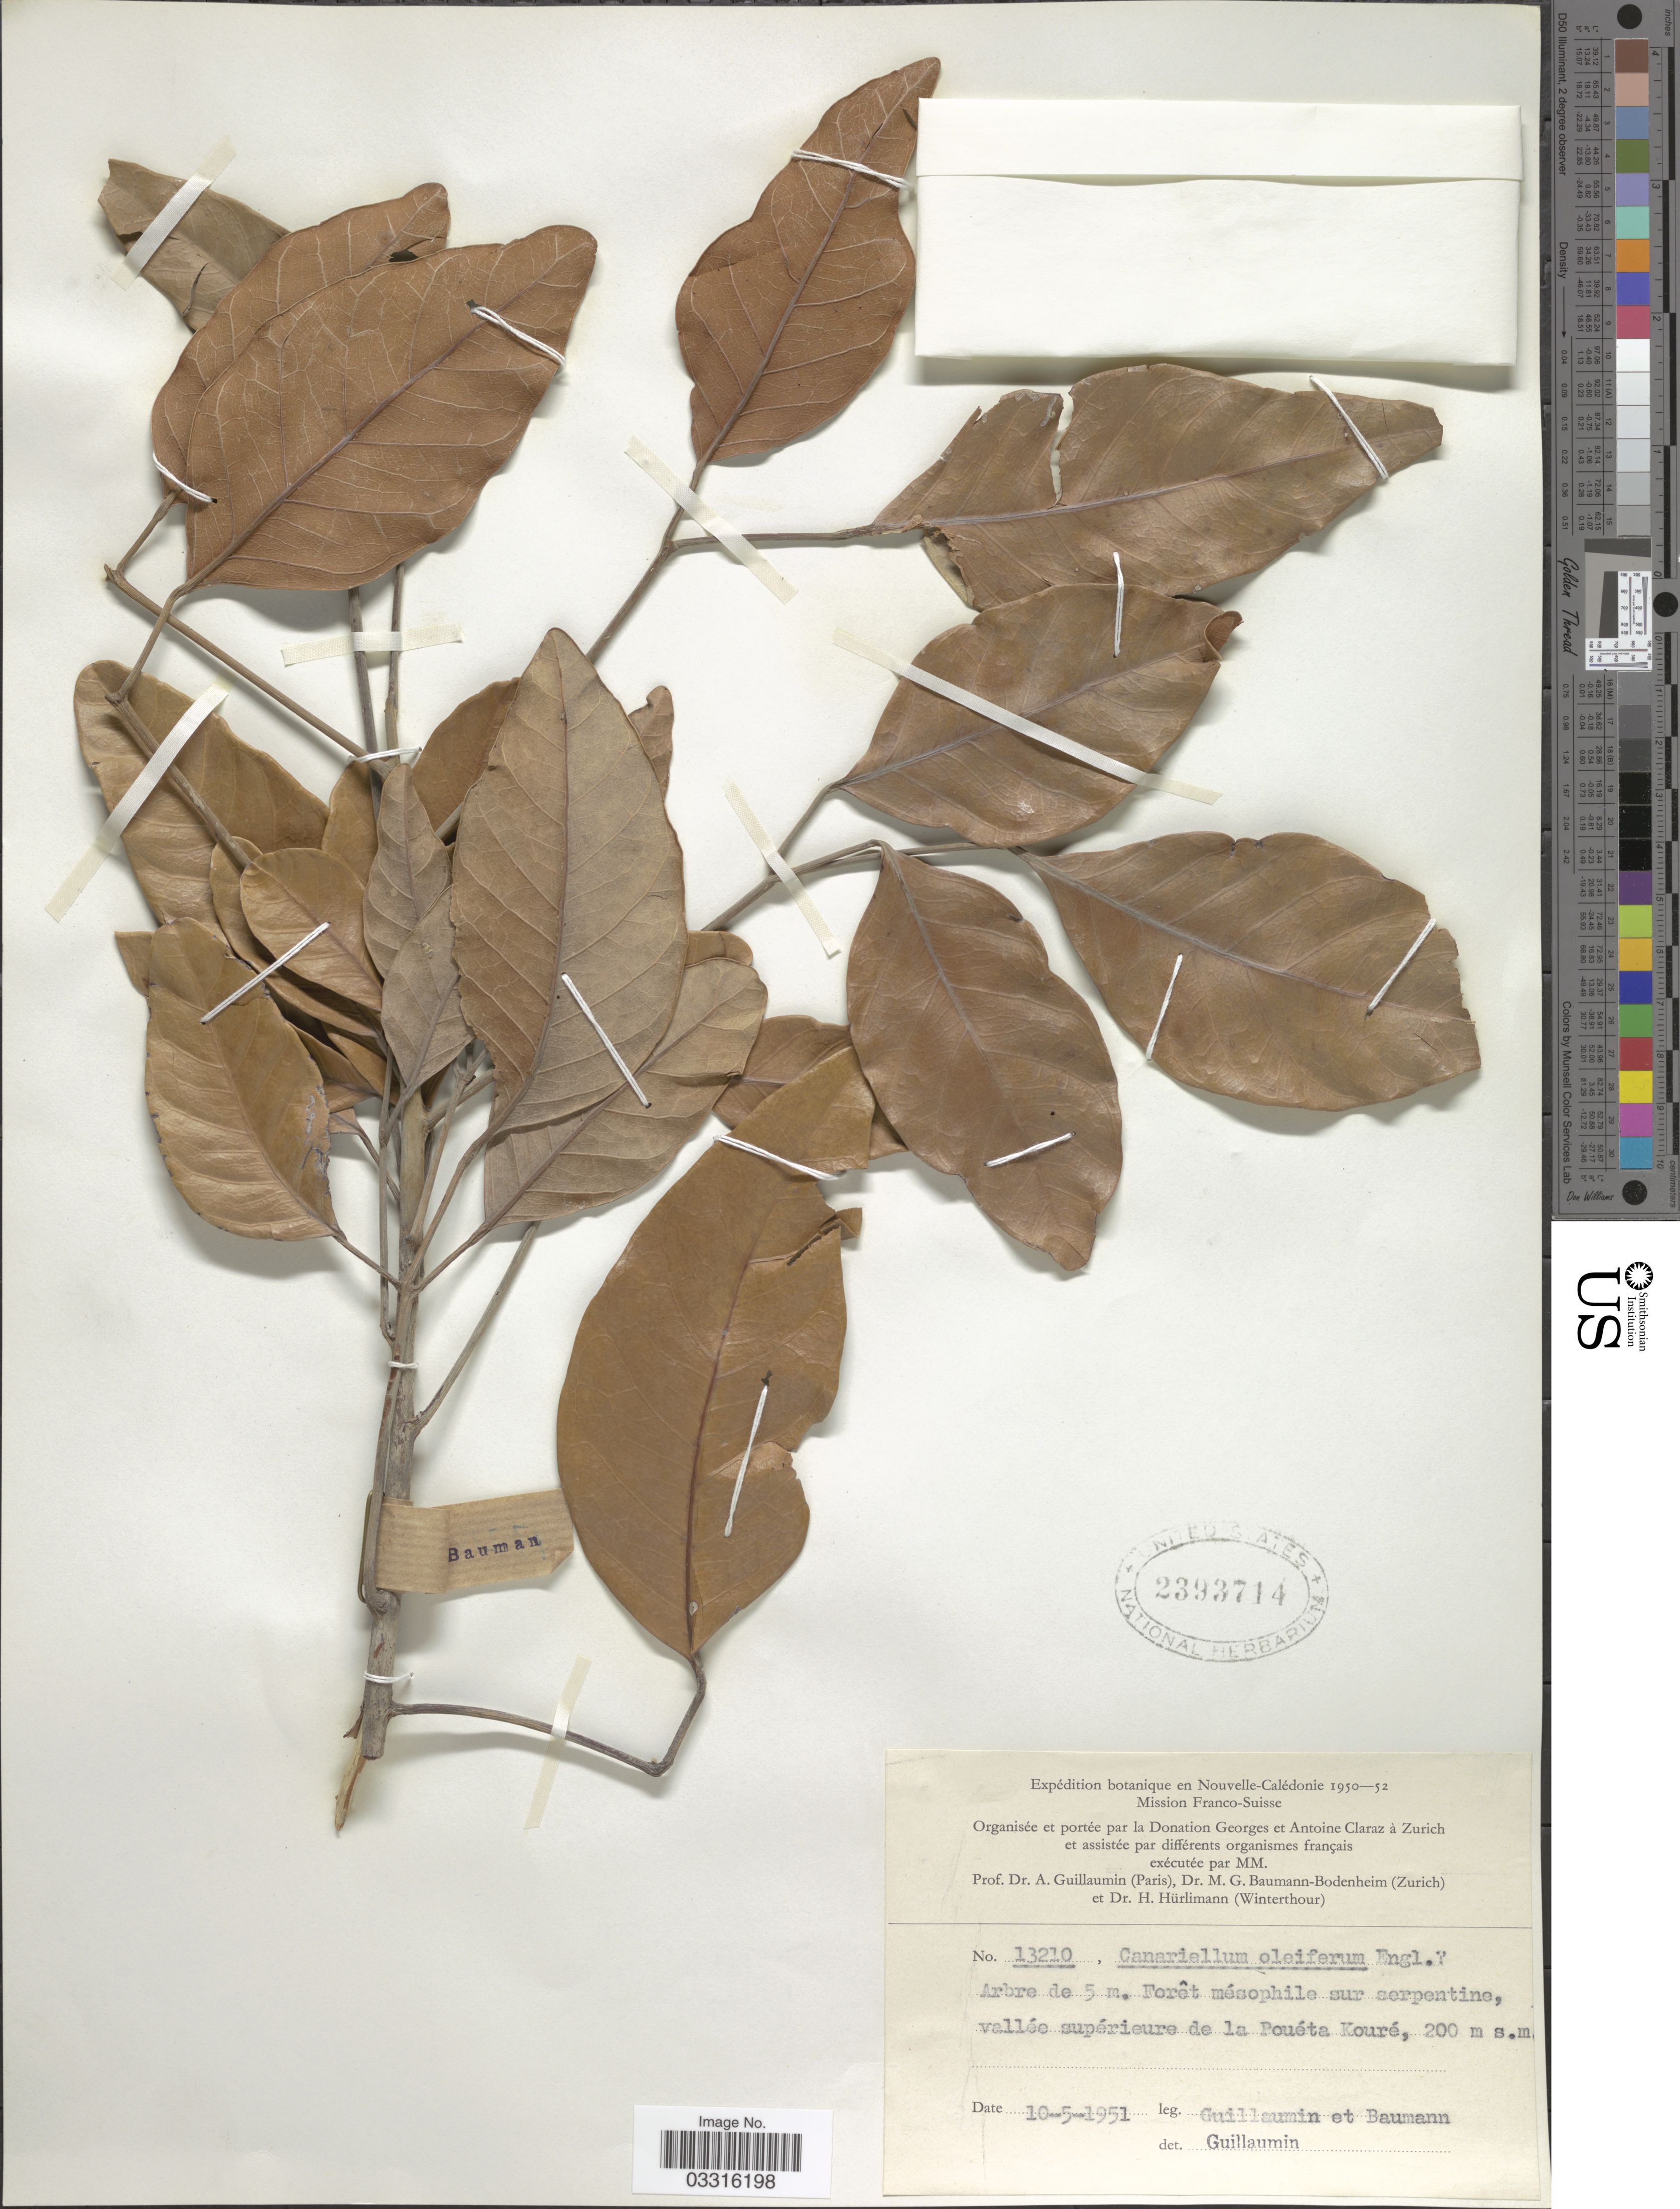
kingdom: Plantae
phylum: Tracheophyta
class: Magnoliopsida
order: Sapindales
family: Burseraceae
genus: Canarium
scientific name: Canarium oleiferum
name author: Baill.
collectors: A. Guillaumin & M. G. Baumann-Bodenheim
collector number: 13210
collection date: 1951-05-10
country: New Caledonia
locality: Nouvelle-Calédonie, vallée supérieure de la Pouéta Kouré.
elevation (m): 200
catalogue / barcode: US 2393714